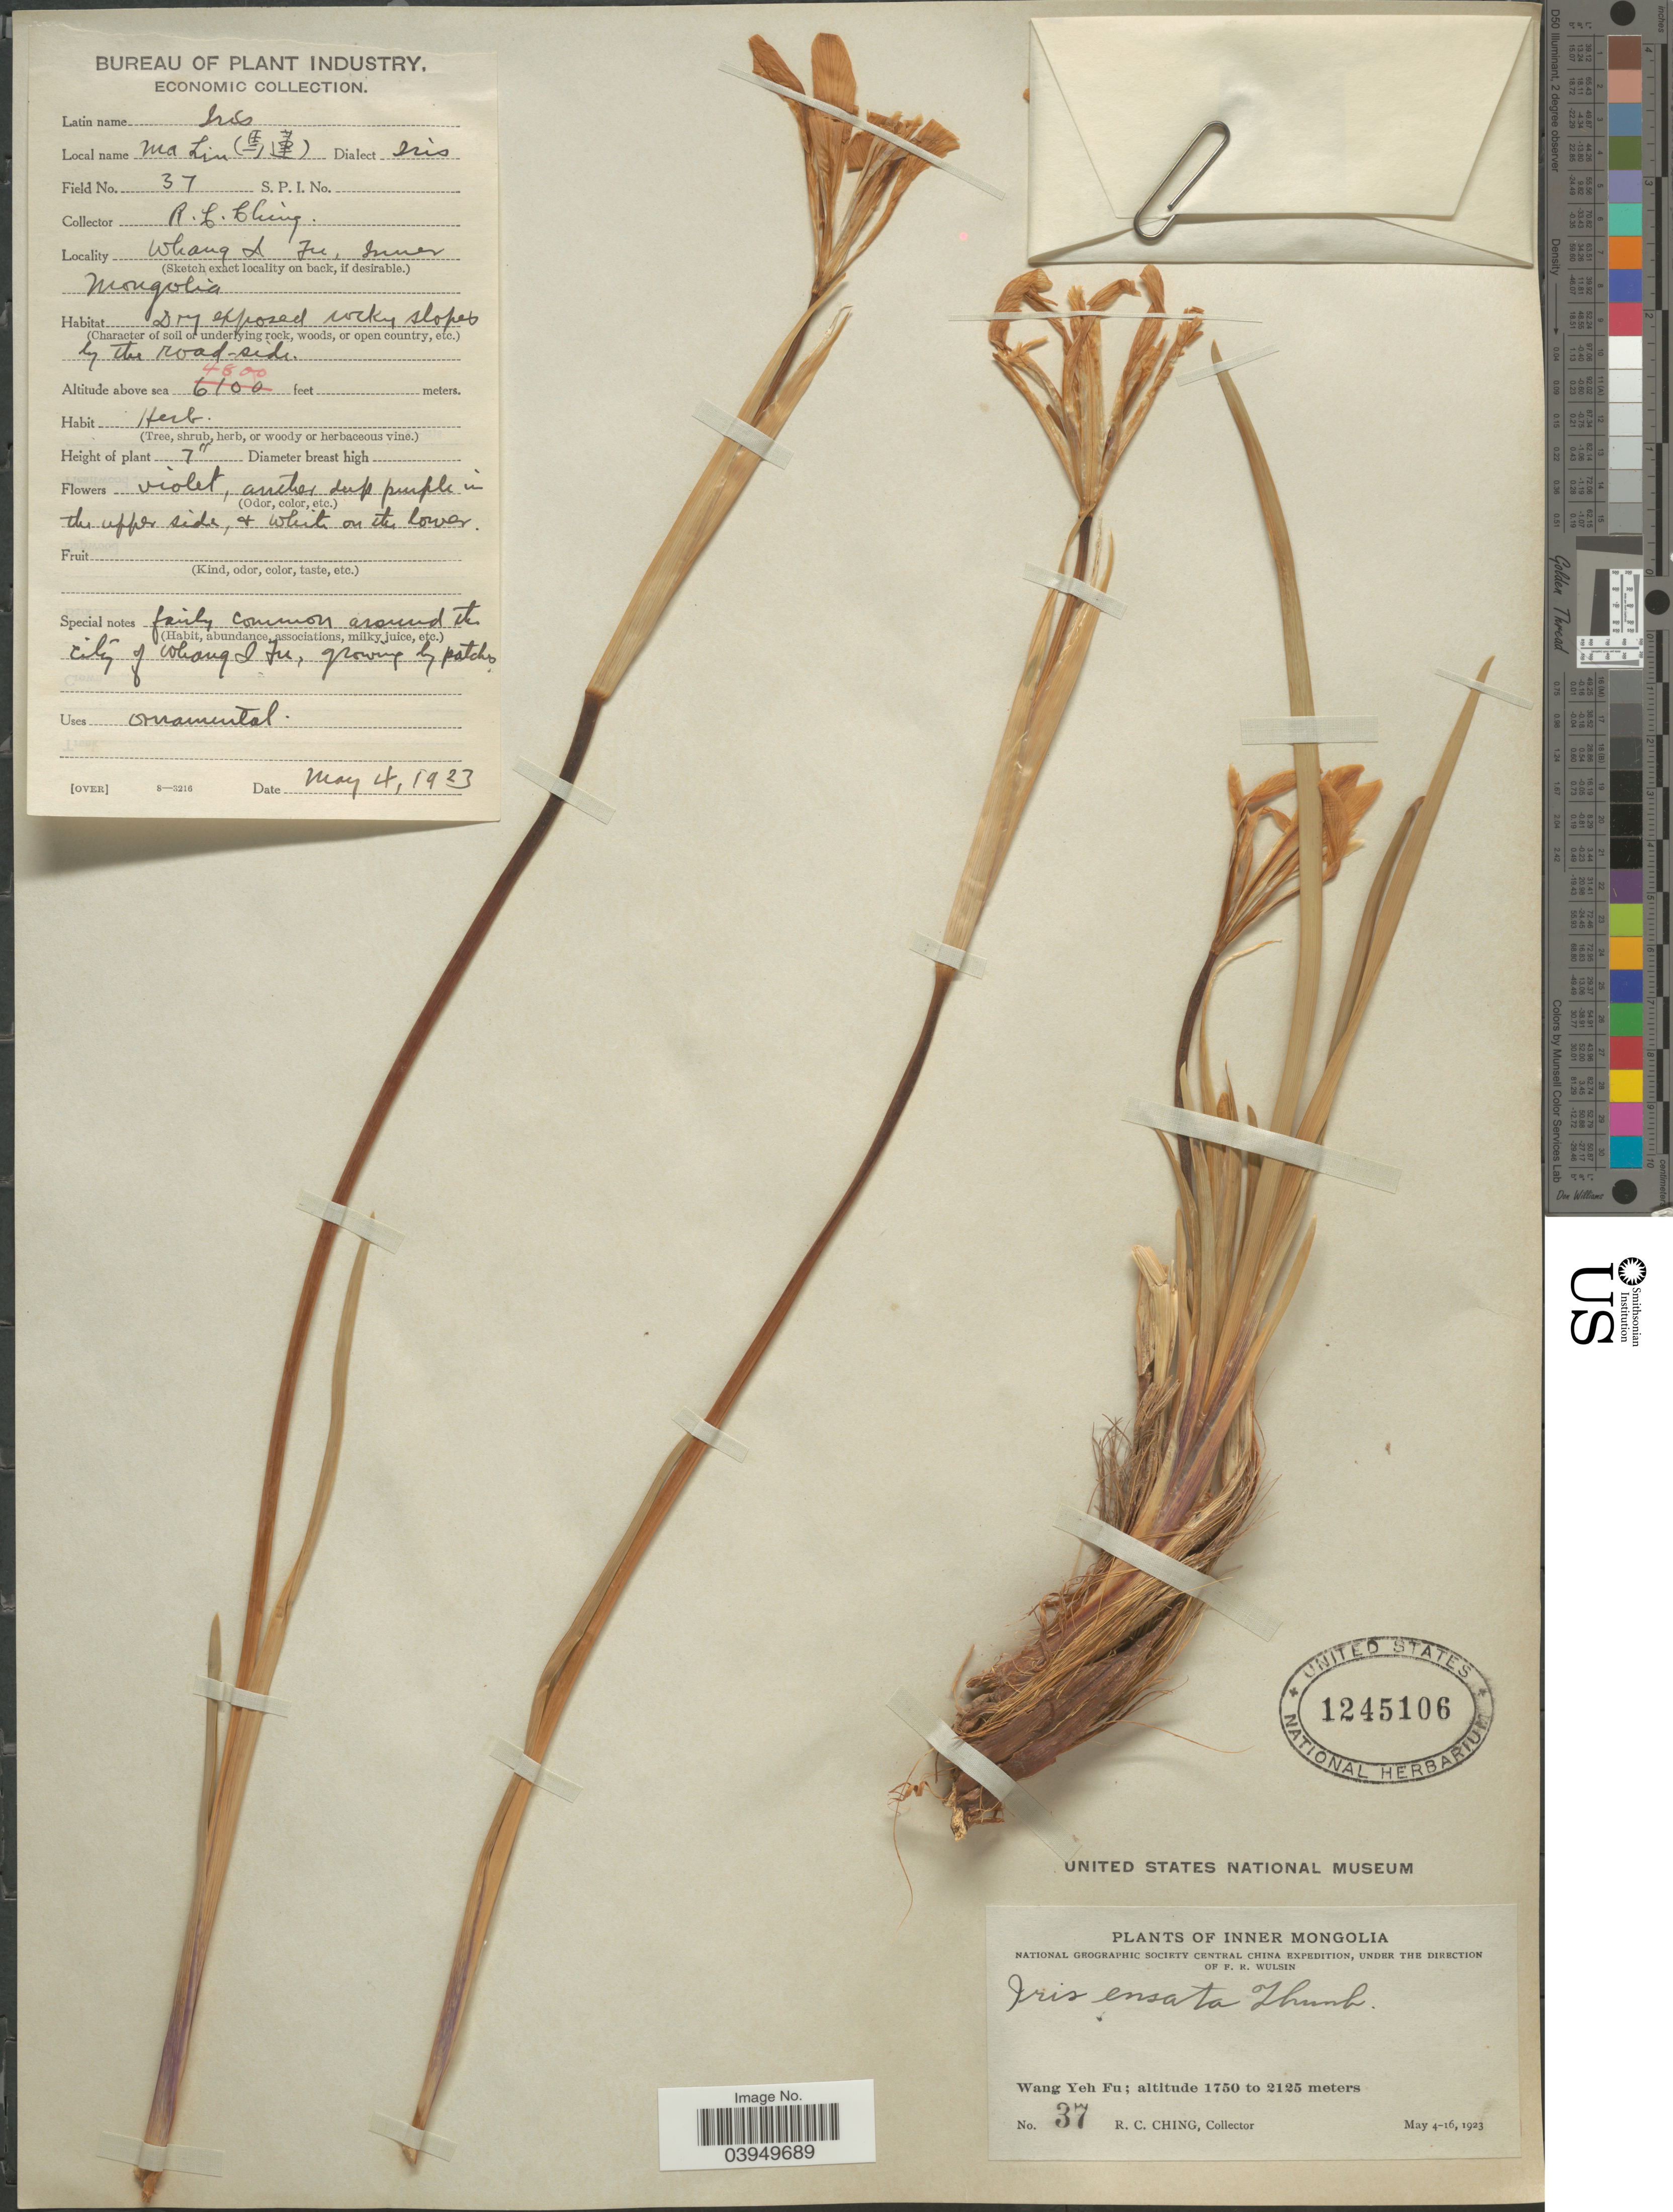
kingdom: Plantae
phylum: Tracheophyta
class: Liliopsida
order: Asparagales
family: Iridaceae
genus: Iris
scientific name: Iris ensata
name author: Thunb.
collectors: R. C. Ching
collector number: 37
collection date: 1923-05-04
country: China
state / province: Nei Monggol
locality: Inner Mongolia. Wang Yeh Fu.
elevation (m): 1463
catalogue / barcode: US 1245106